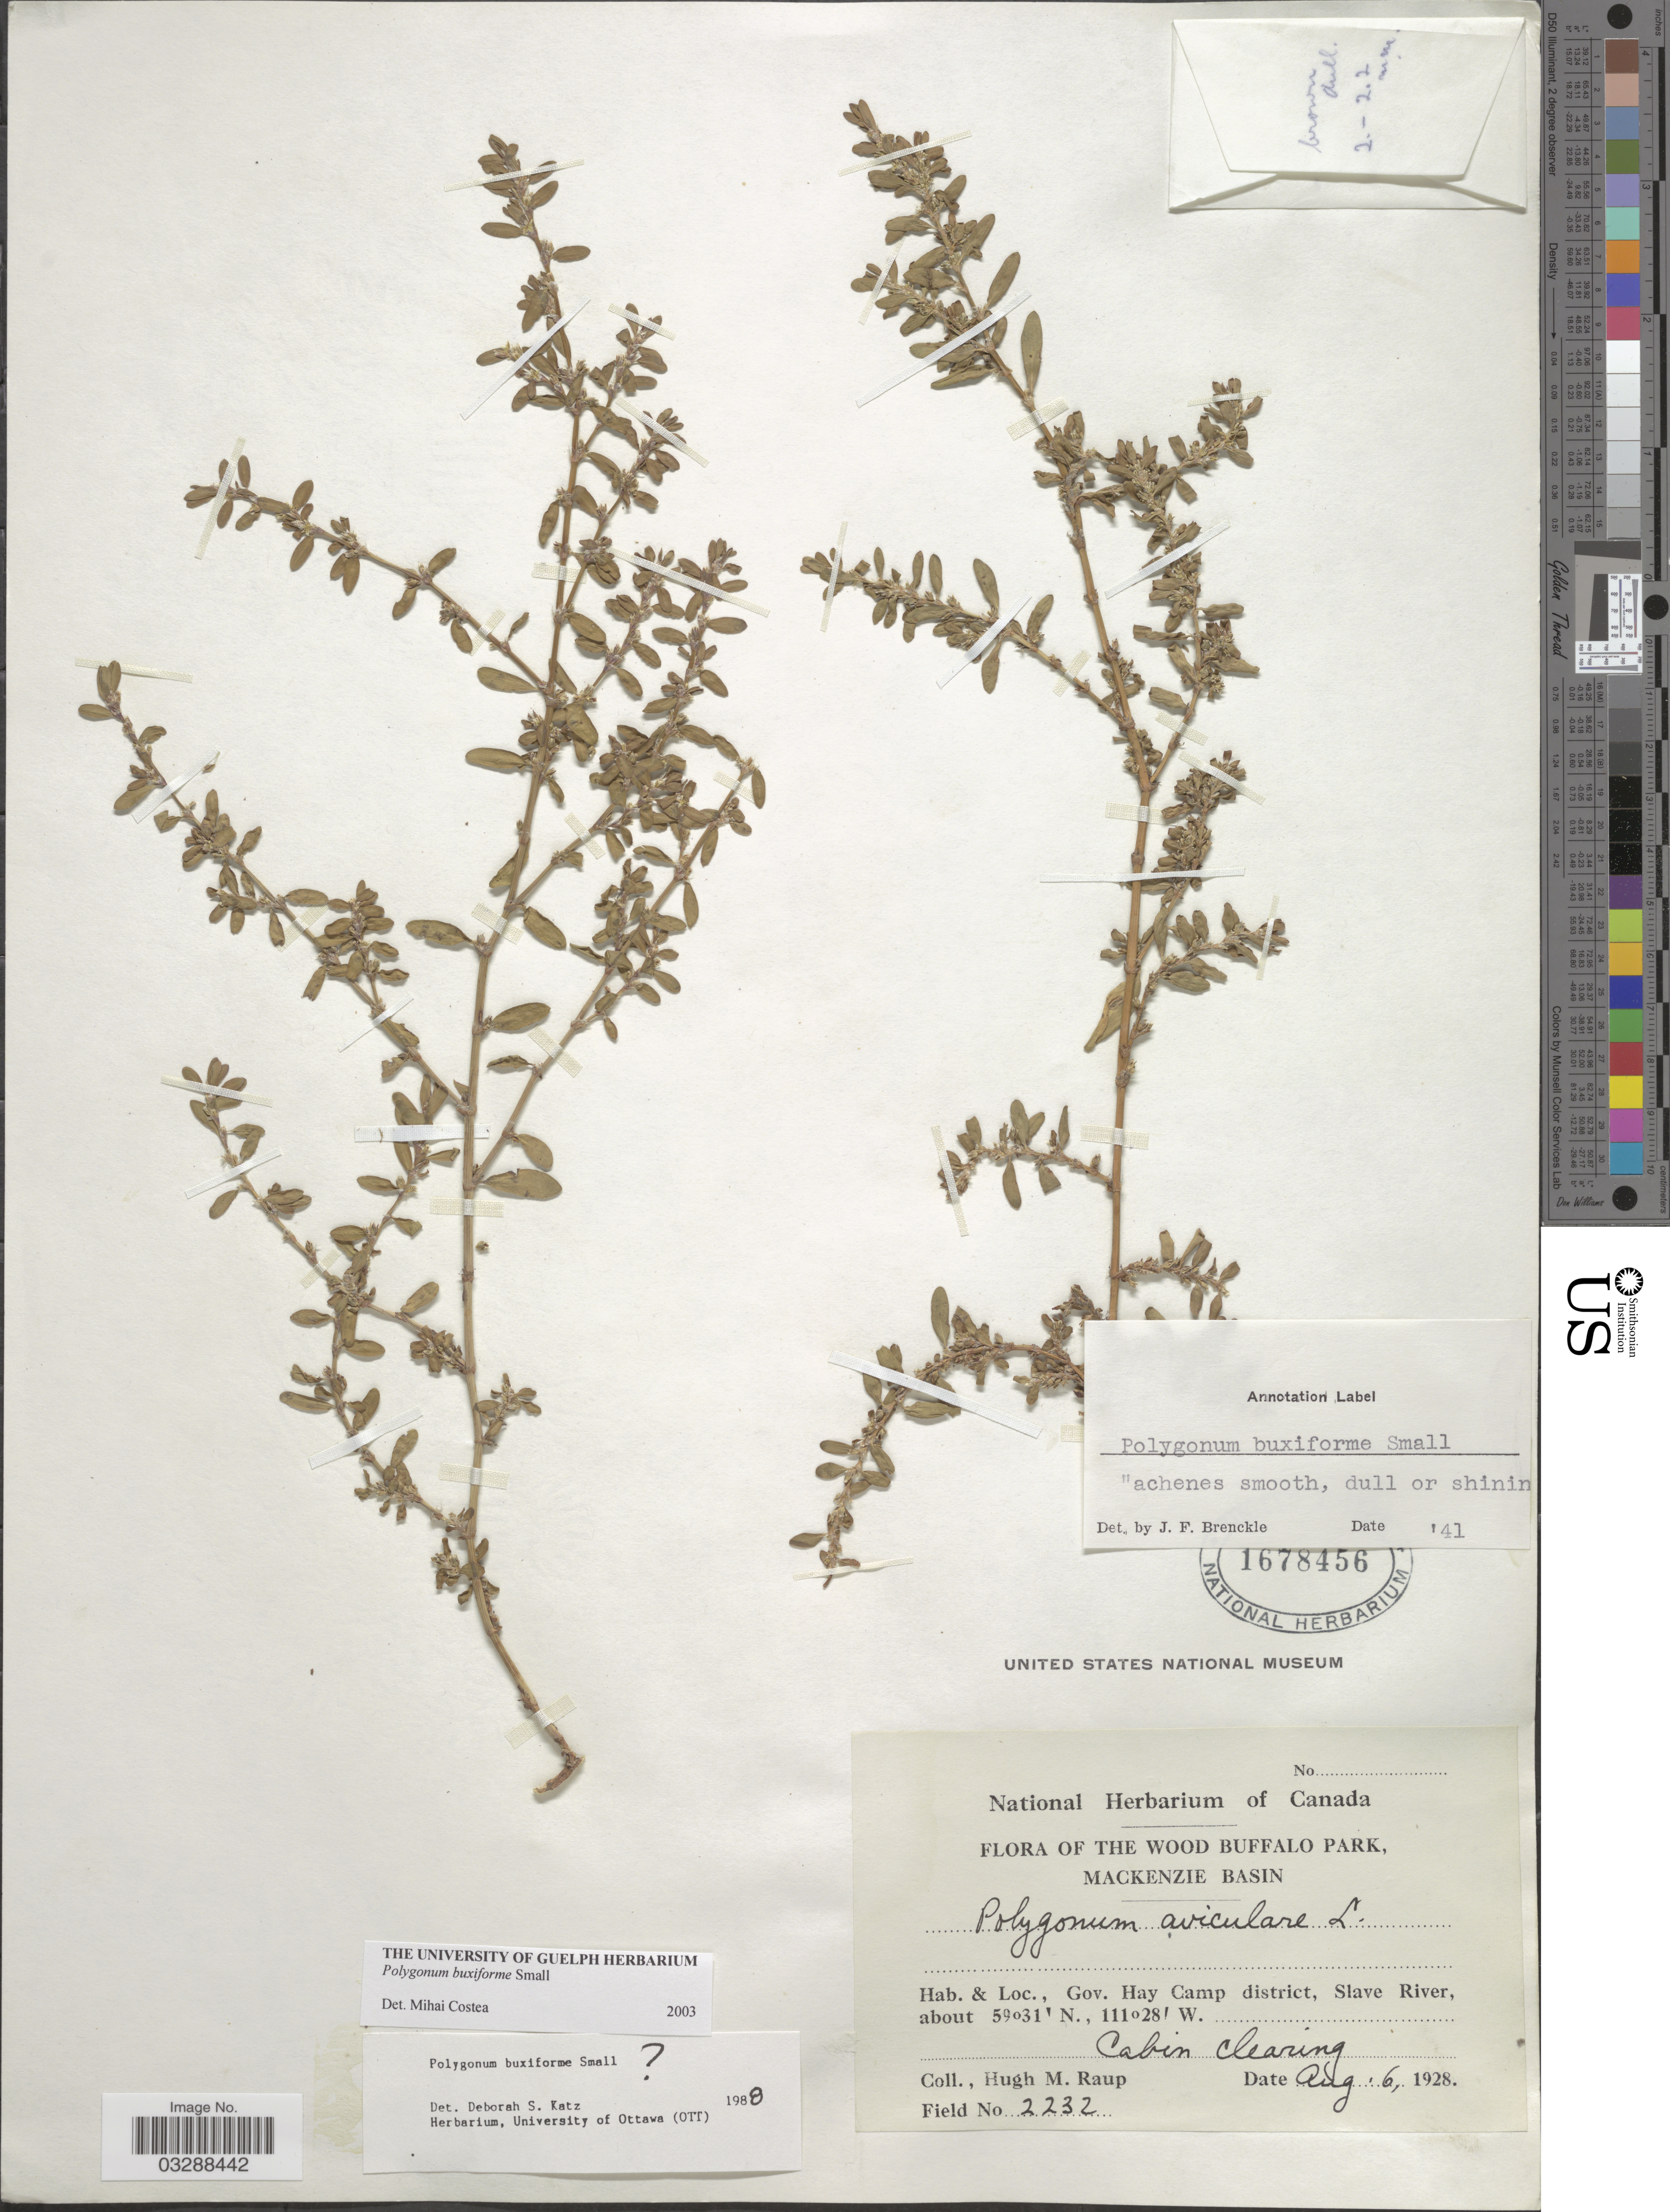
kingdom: Plantae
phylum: Tracheophyta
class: Magnoliopsida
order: Caryophyllales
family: Polygonaceae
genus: Polygonum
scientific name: Polygonum buxiforme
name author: Small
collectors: H. Raup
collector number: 2232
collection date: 1928-08-06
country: Canada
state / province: Alberta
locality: The Wood Buffalo Park, Mackenzie Basin, Hay Camp district, Slave River.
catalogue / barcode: US 1678456